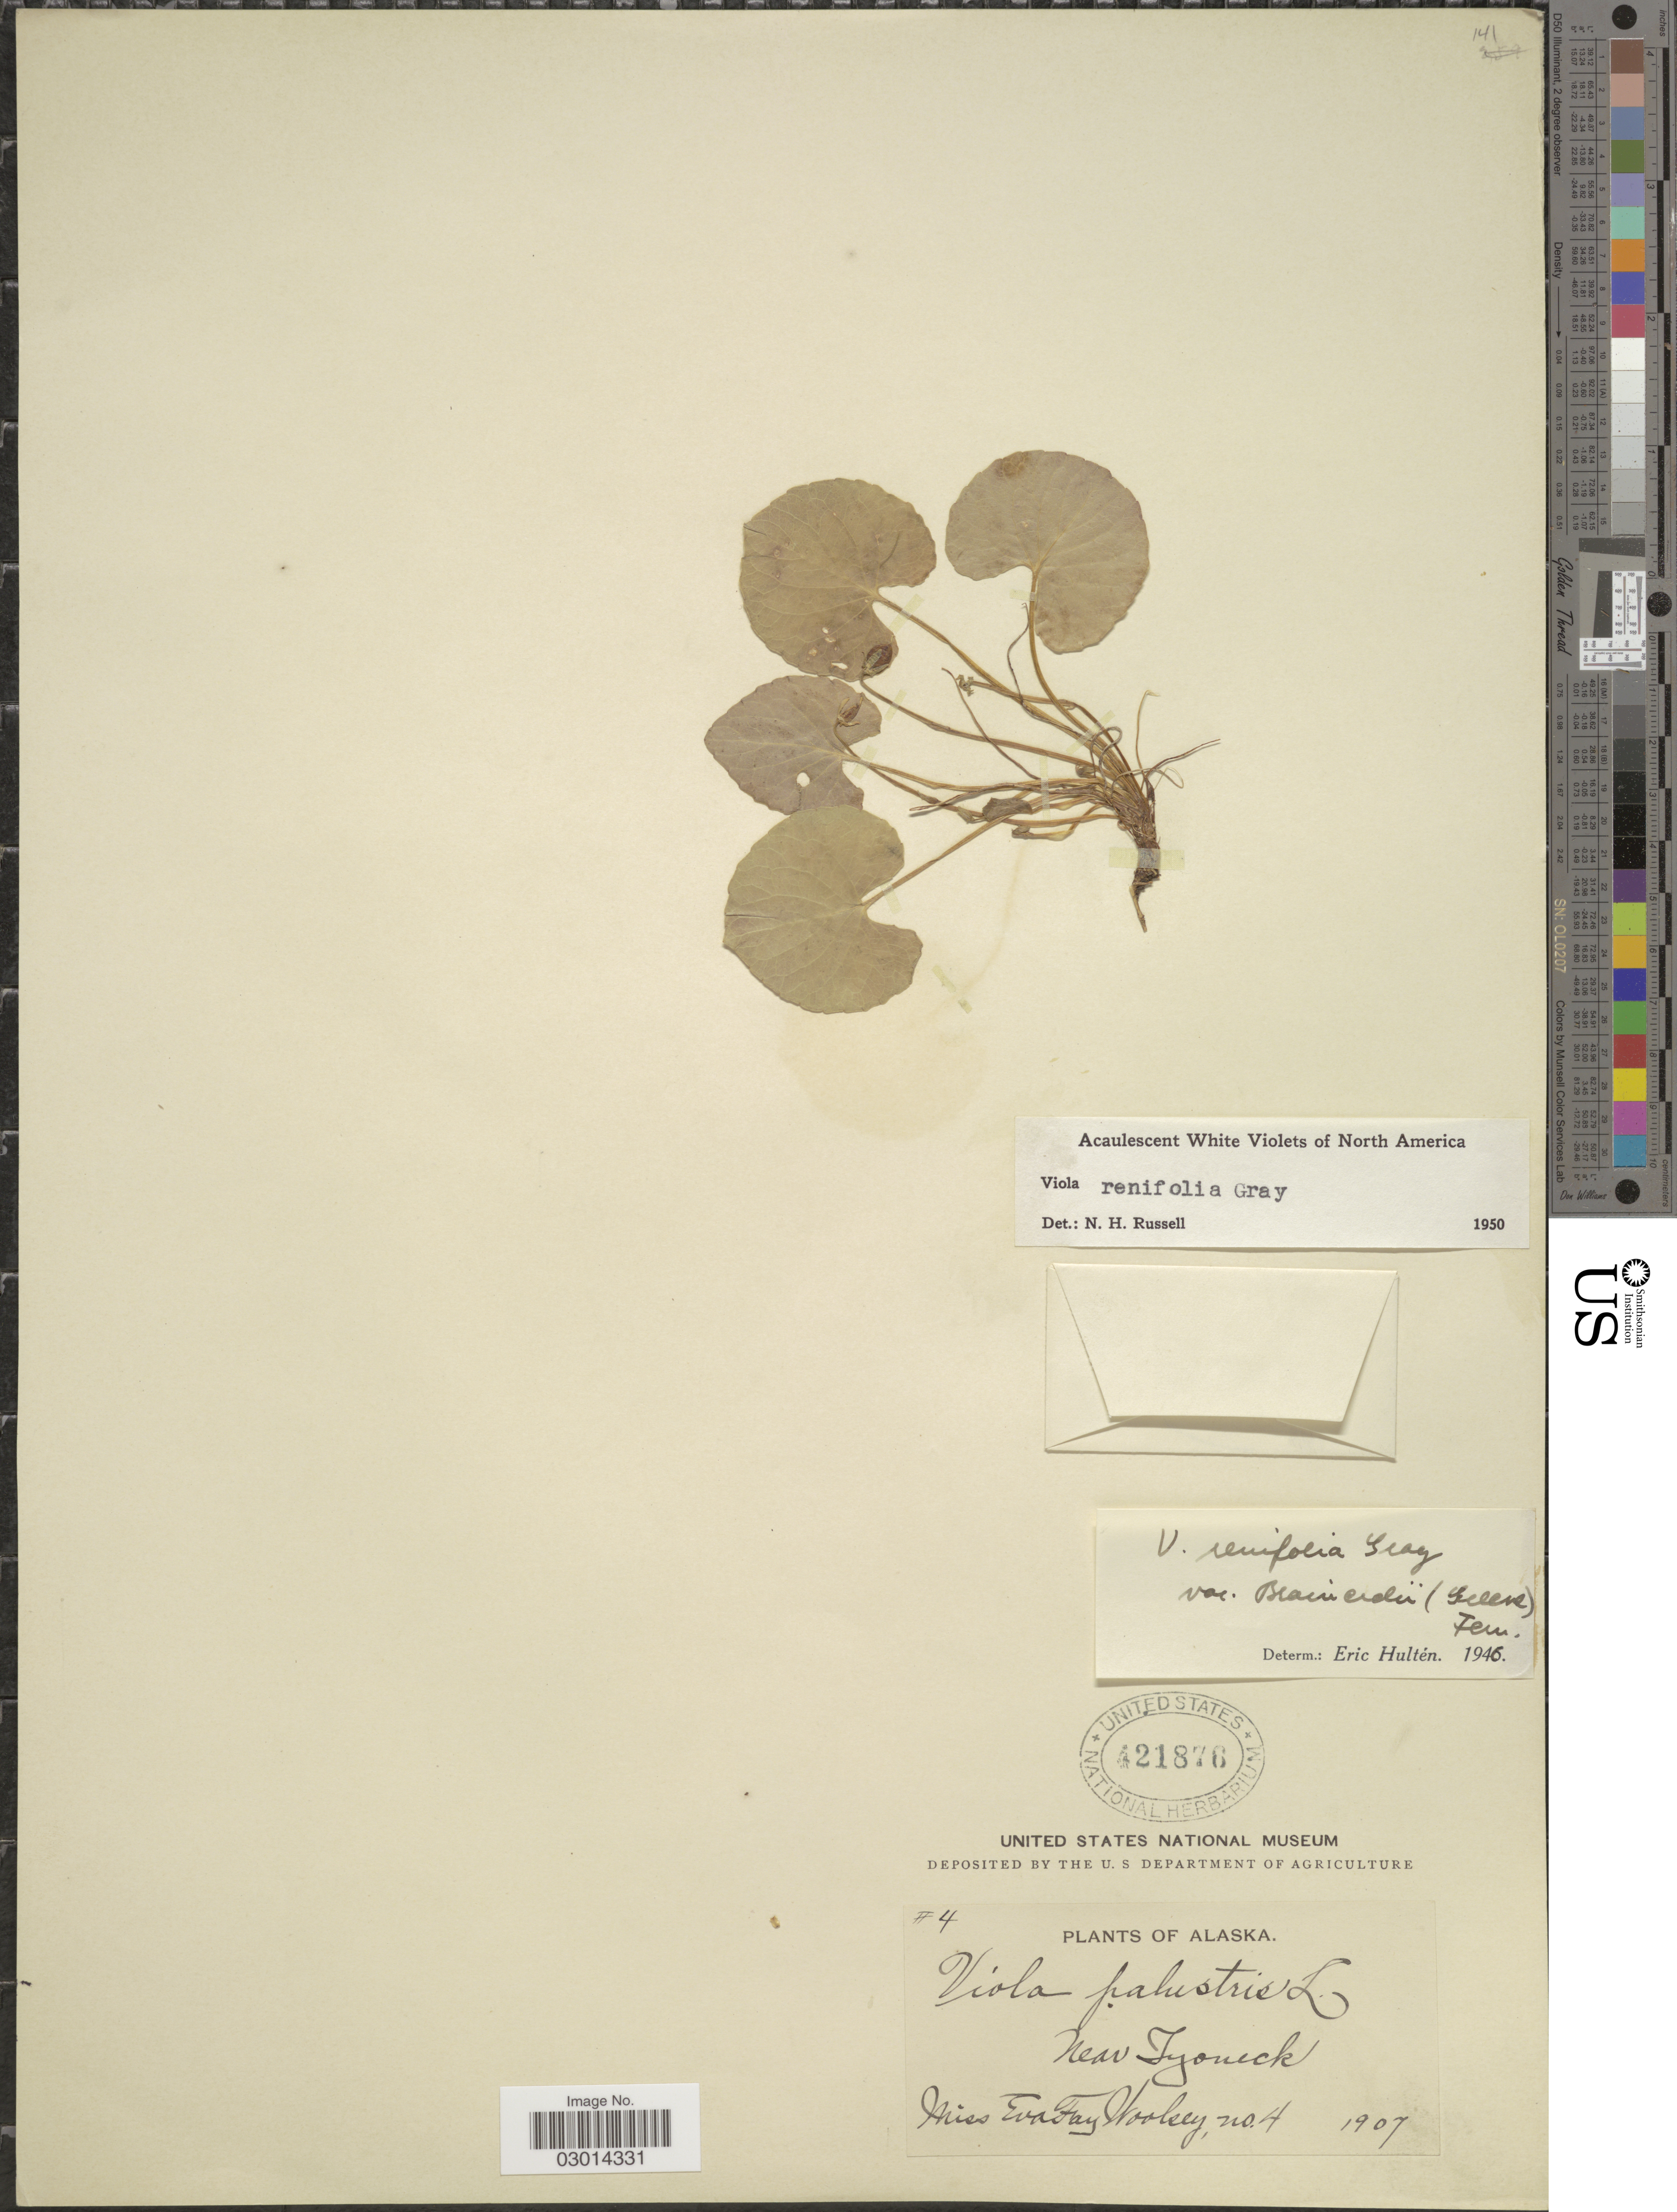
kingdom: Plantae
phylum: Tracheophyta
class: Magnoliopsida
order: Malpighiales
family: Violaceae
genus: Viola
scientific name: Viola renifolia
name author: A. Gray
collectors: E. Woolsey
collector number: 4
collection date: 1907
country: United States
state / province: Alaska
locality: Near Tyoneck.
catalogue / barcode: US 421876